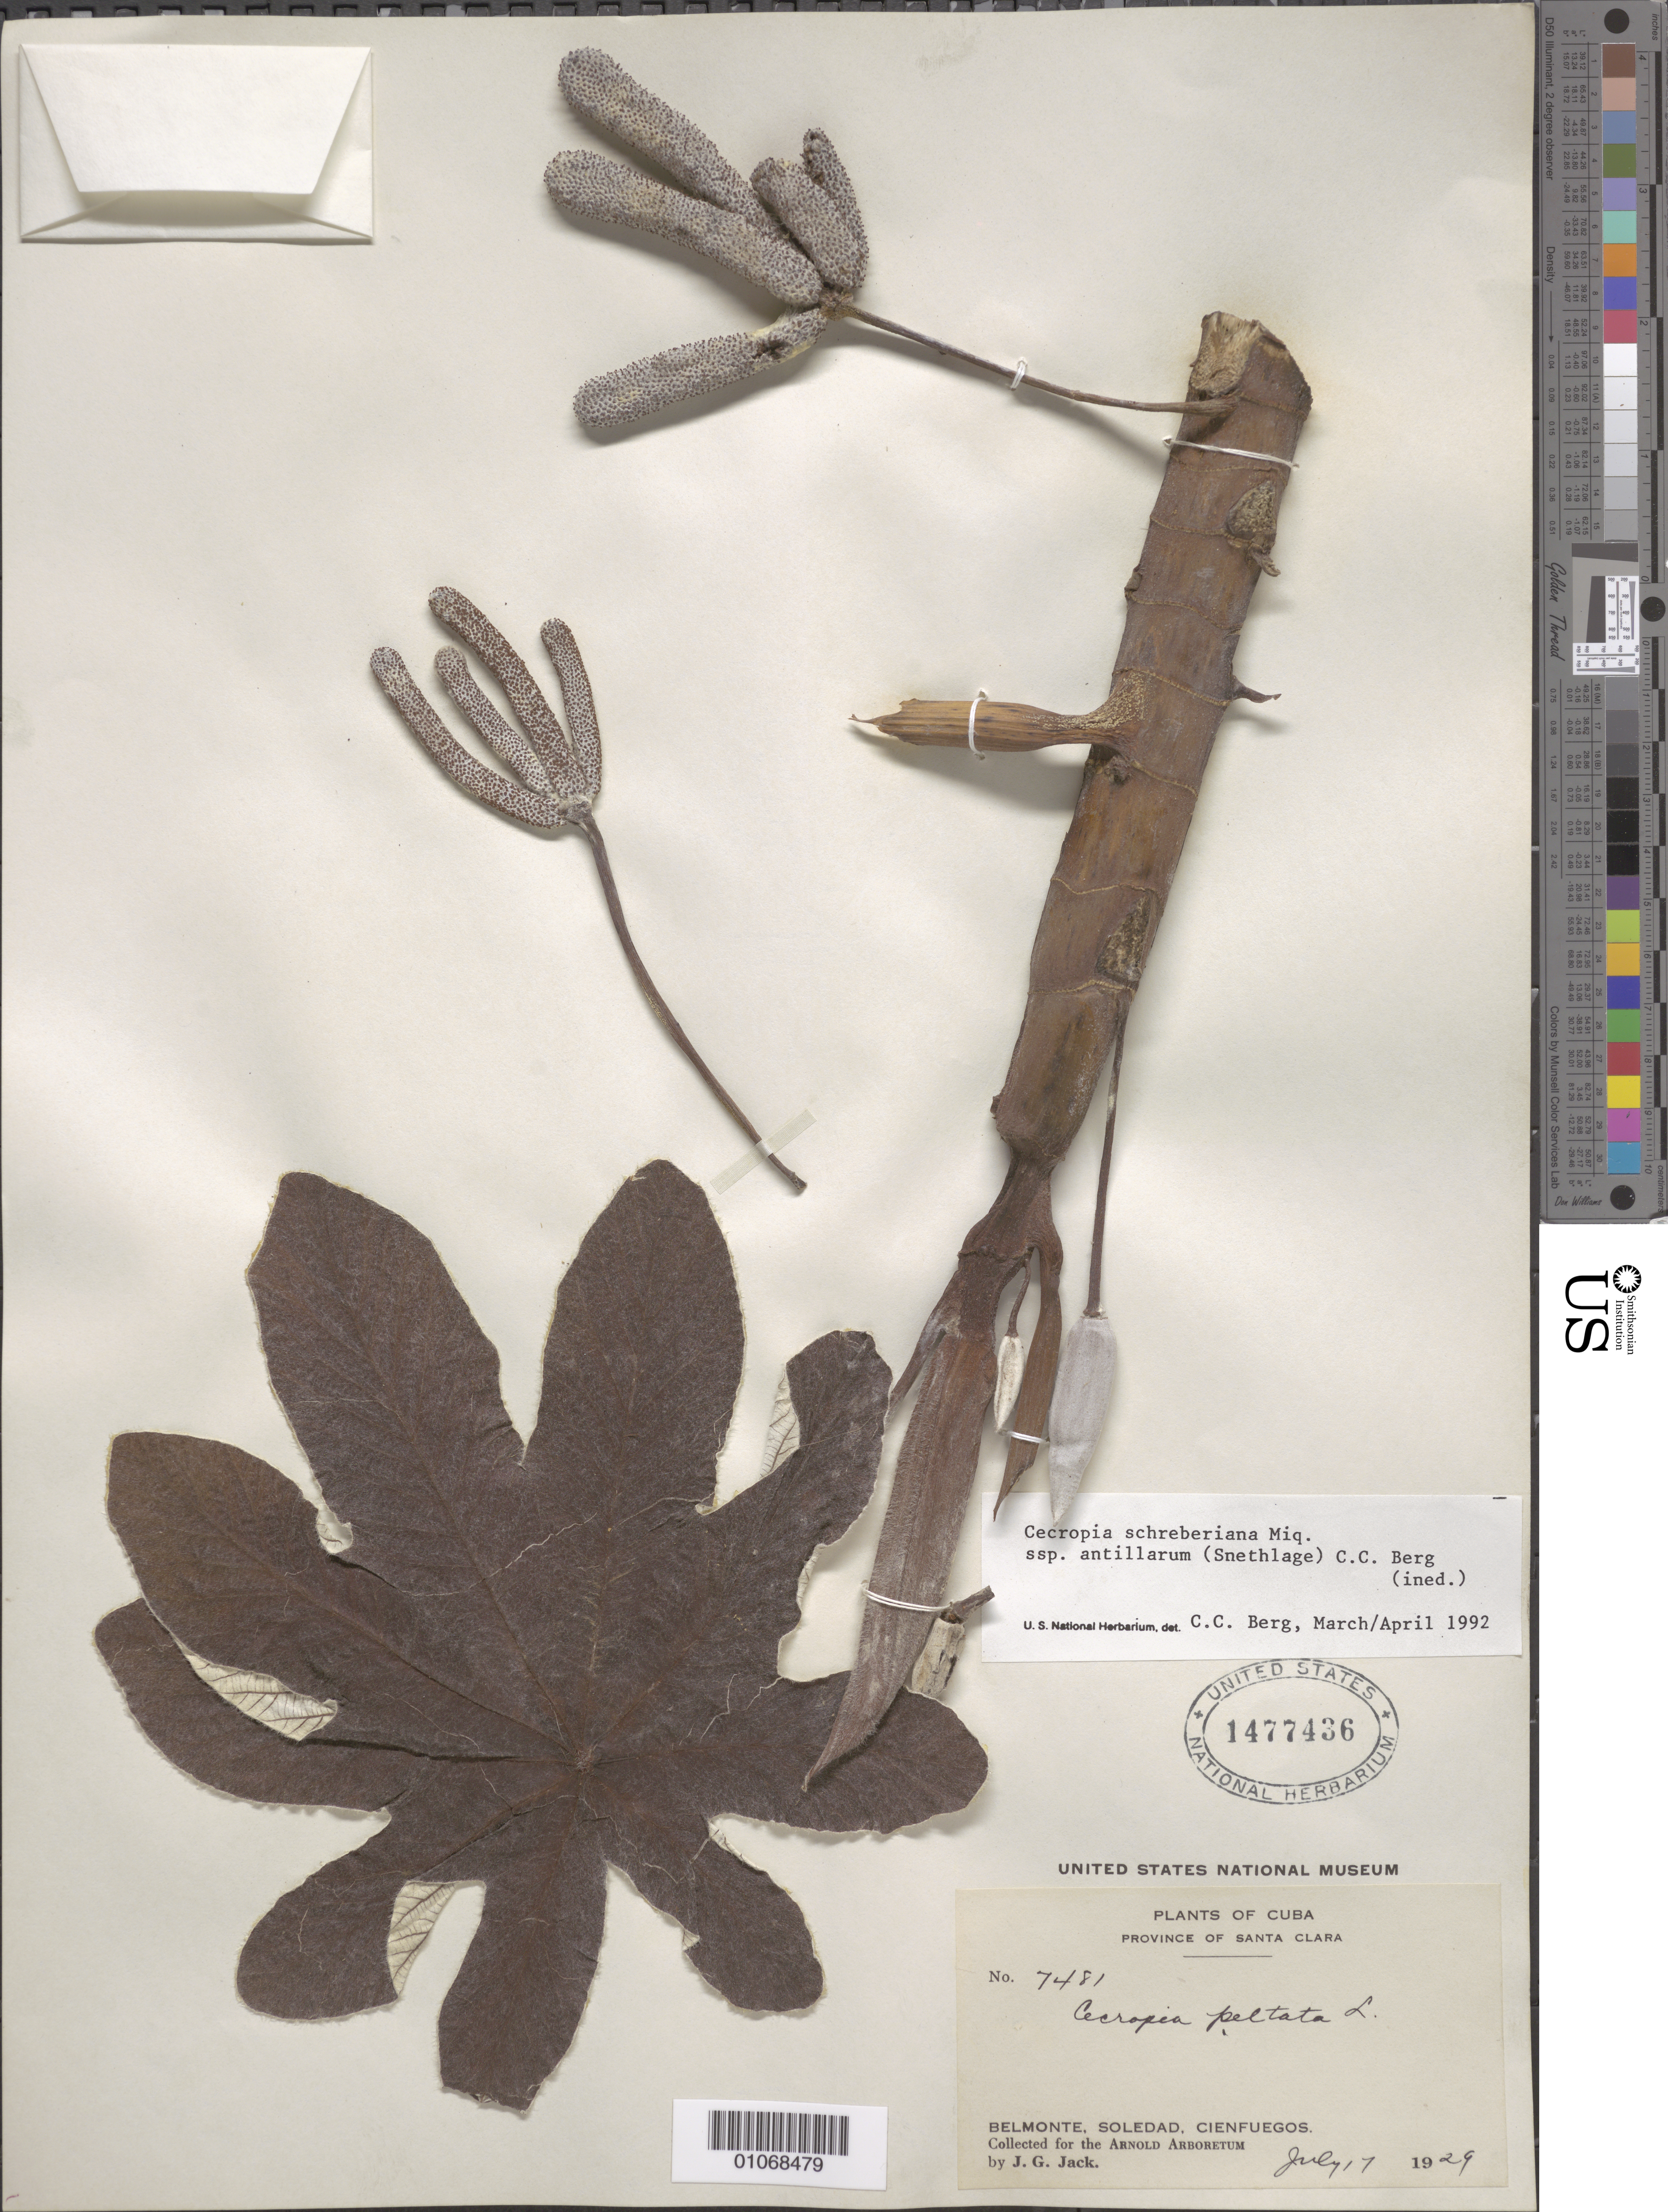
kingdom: Plantae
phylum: Tracheophyta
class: Magnoliopsida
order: Rosales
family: Urticaceae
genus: Cecropia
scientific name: Cecropia schreberiana subsp. antillarum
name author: (Snethl.) C.C. Berg & P. Franco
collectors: J. G. Jack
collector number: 7481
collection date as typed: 17 Jul 1929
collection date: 1929-07-17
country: Cuba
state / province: Villa Clara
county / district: Santa Clara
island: Cuba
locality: Belmonte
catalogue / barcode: US 1477436